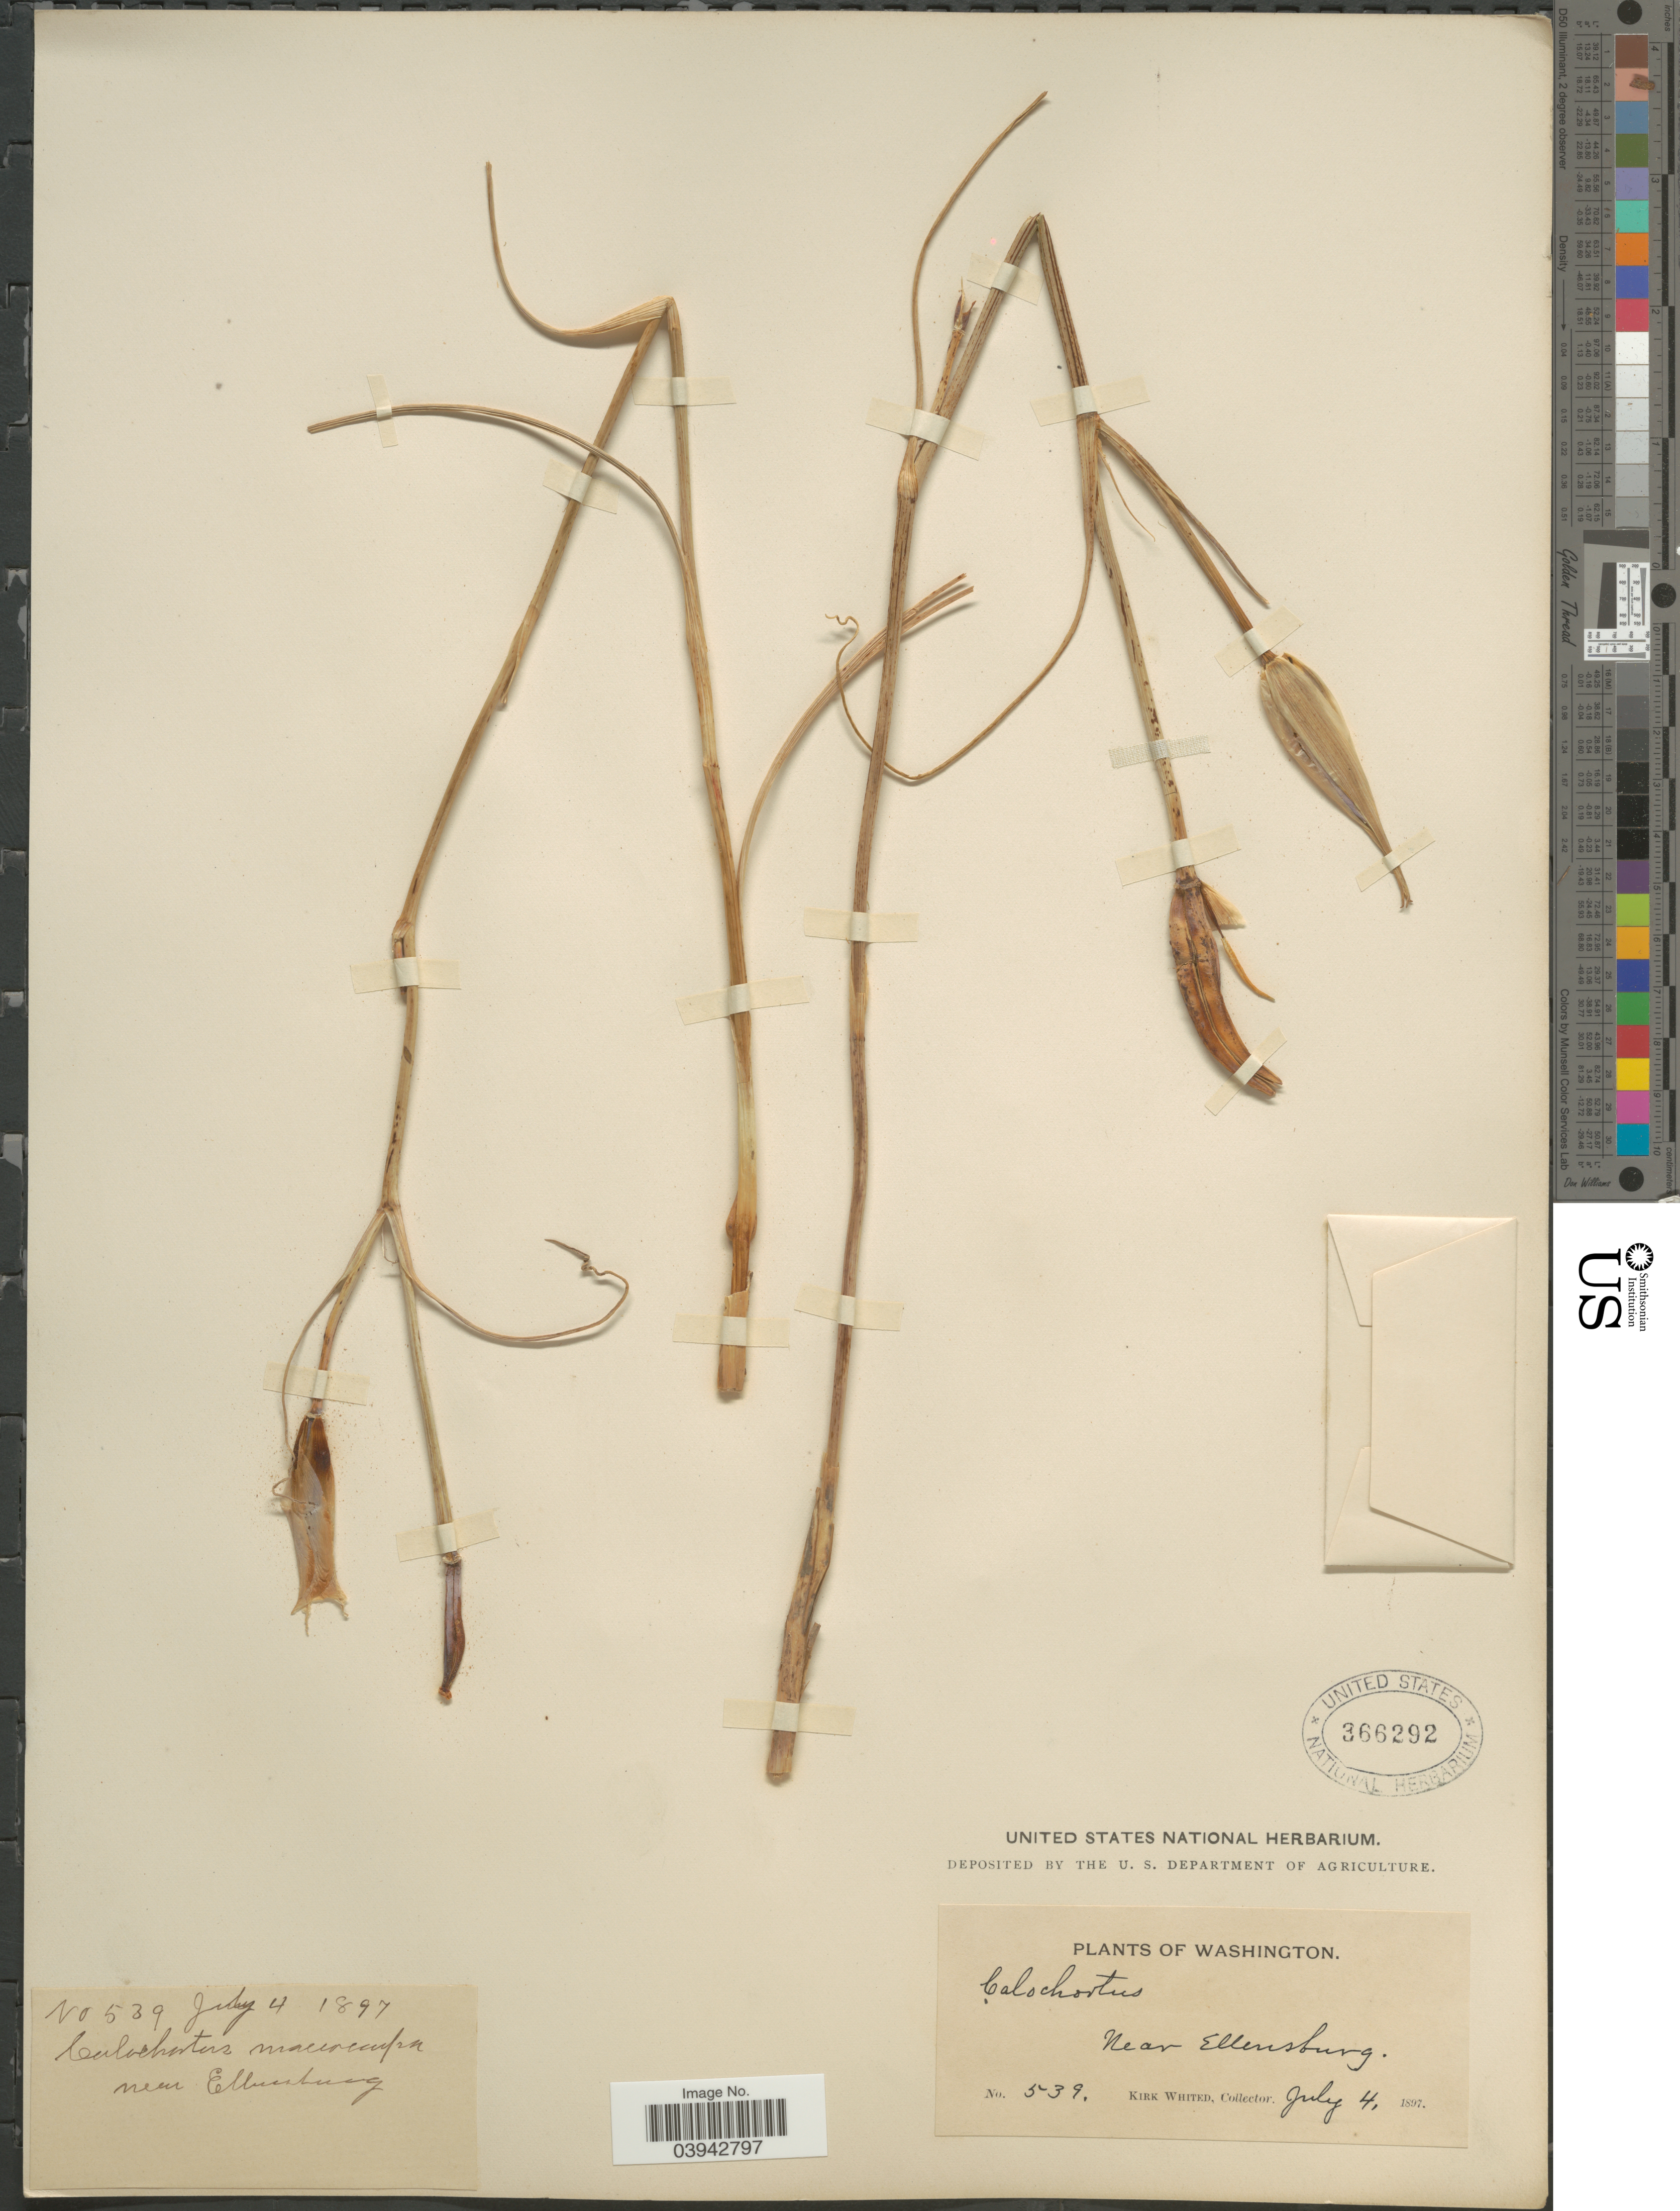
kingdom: Plantae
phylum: Tracheophyta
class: Liliopsida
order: Liliales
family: Liliaceae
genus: Calochortus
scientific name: Calochortus macrocarpus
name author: Douglas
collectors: K. Whited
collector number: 539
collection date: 1897-07-04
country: United States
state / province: Washington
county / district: Kittitas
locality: Near Ellensburg.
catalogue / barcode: US 366292